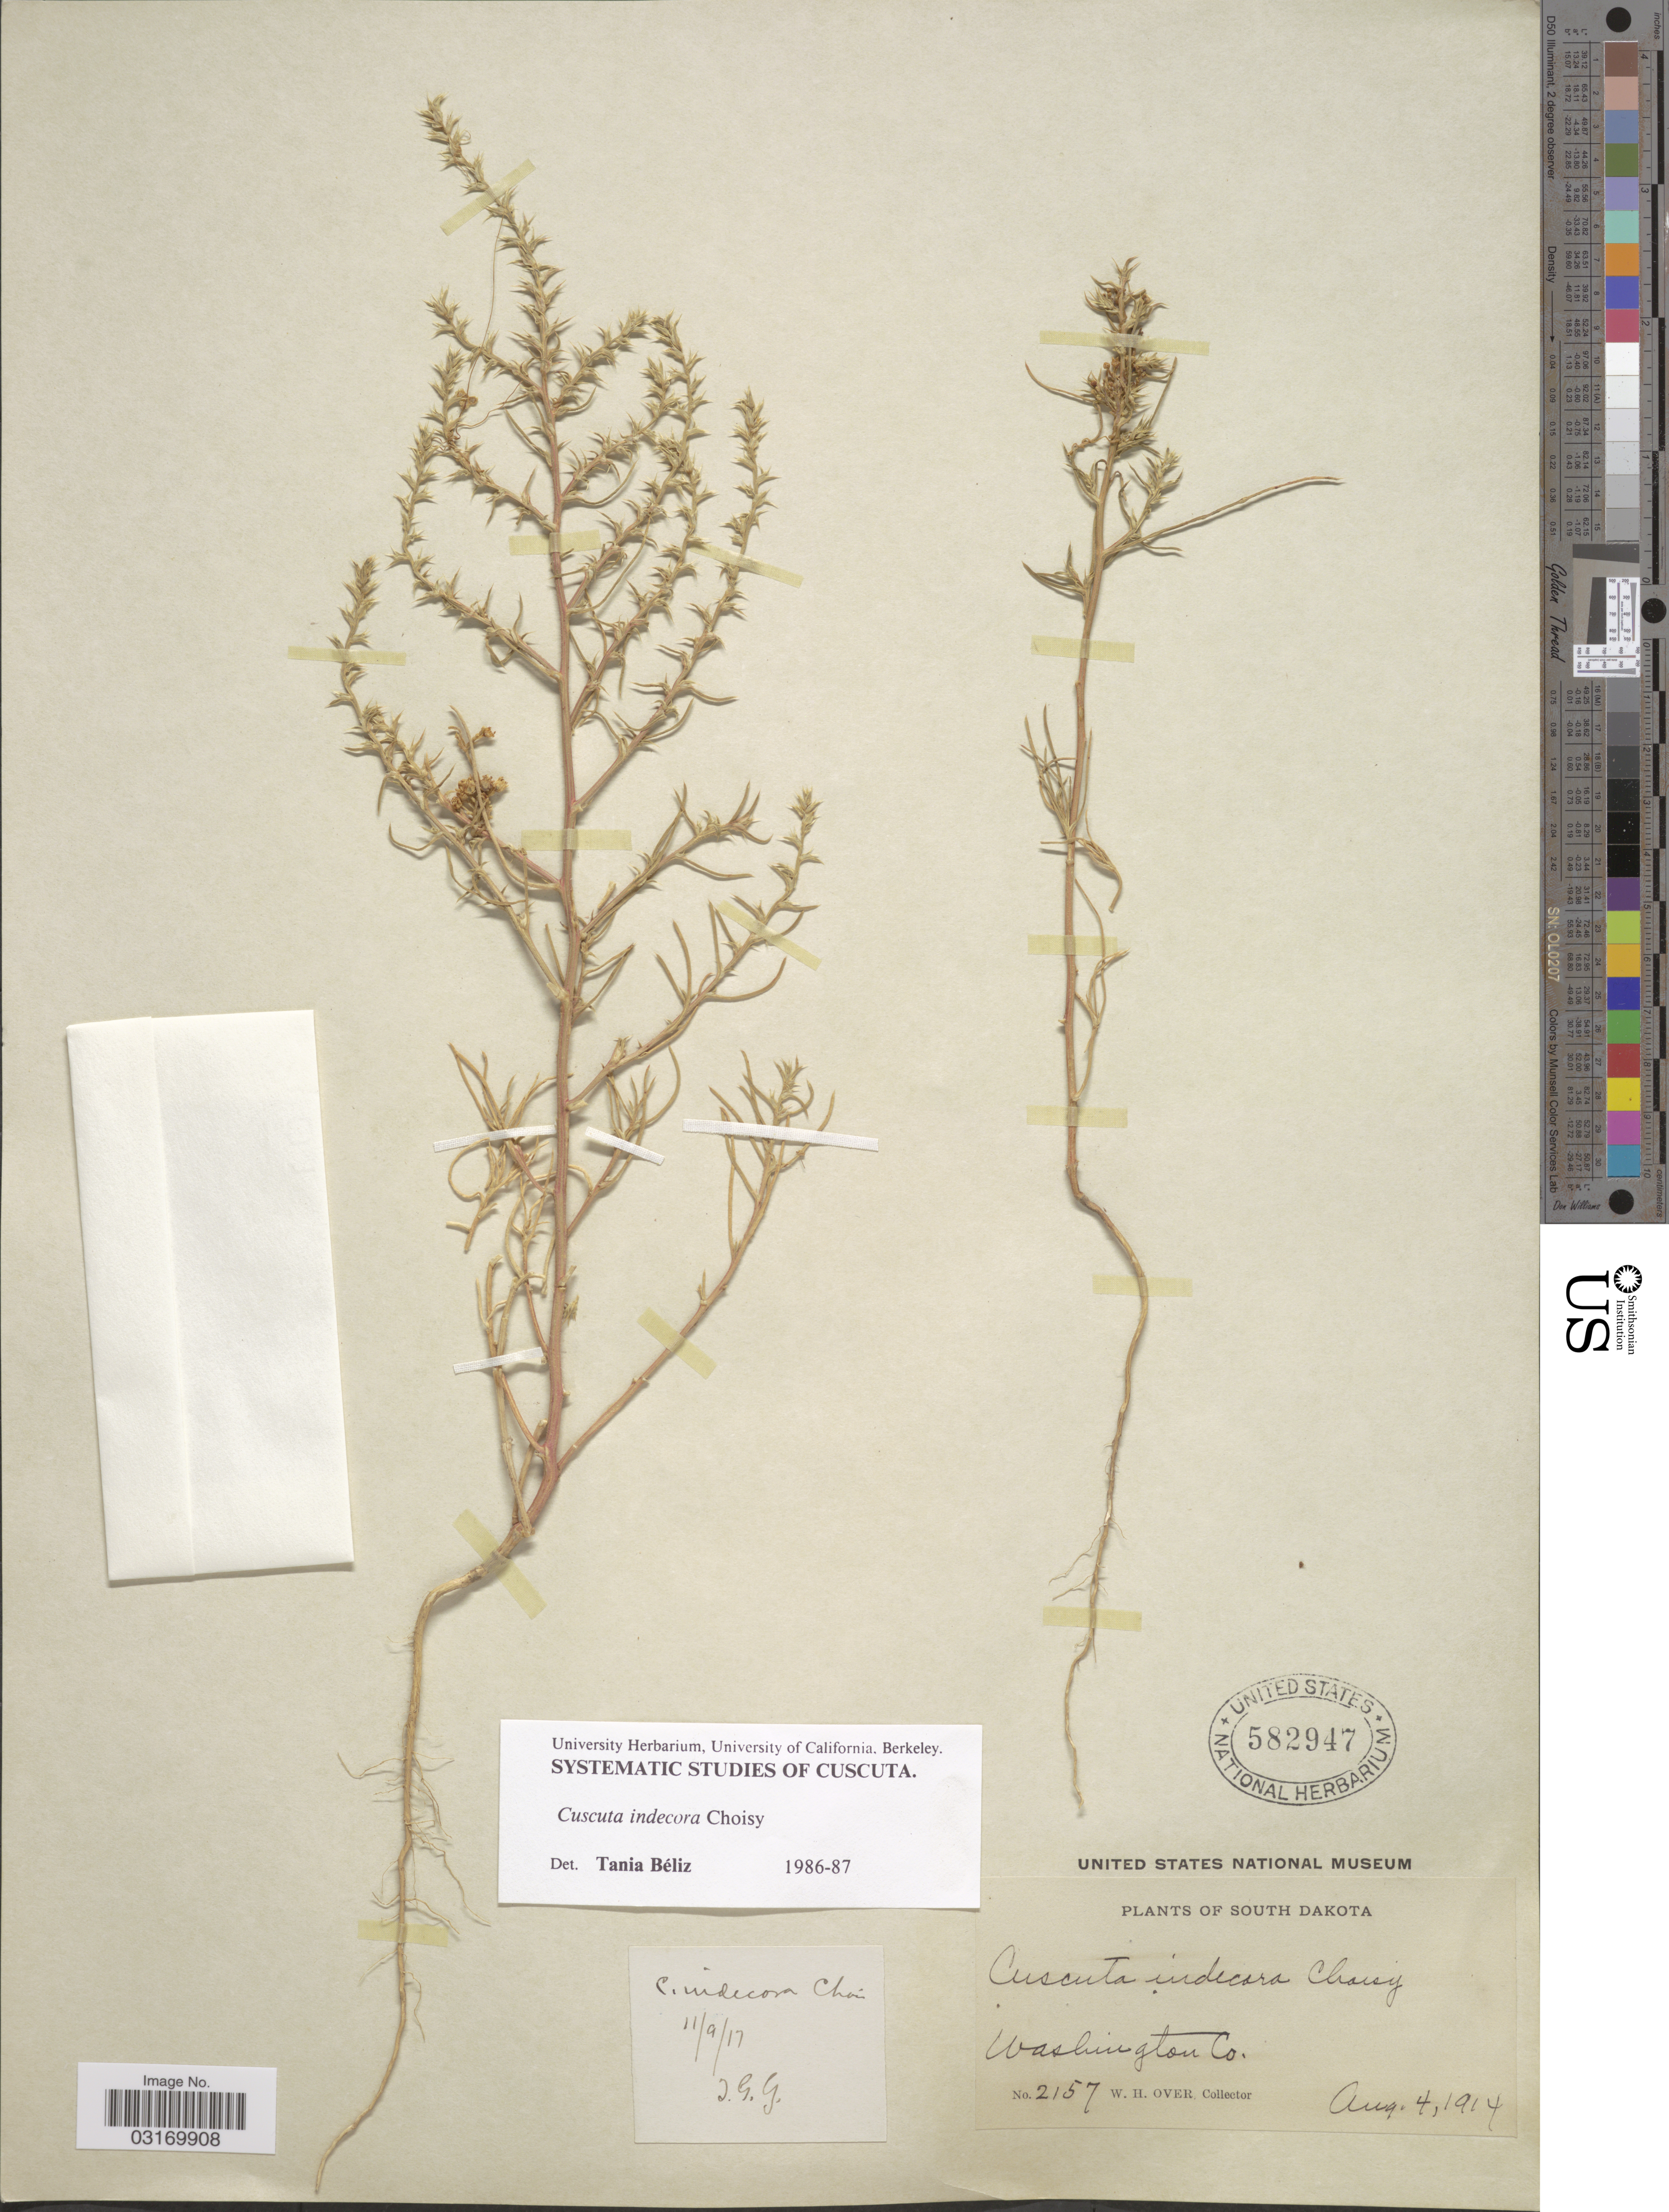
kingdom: Plantae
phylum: Tracheophyta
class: Magnoliopsida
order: Solanales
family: Convolvulaceae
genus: Cuscuta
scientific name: Cuscuta indecora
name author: Choisy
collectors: W. Over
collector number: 2157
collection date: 1914-08-04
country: United States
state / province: South Dakota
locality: Washington Co.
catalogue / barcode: US 582947